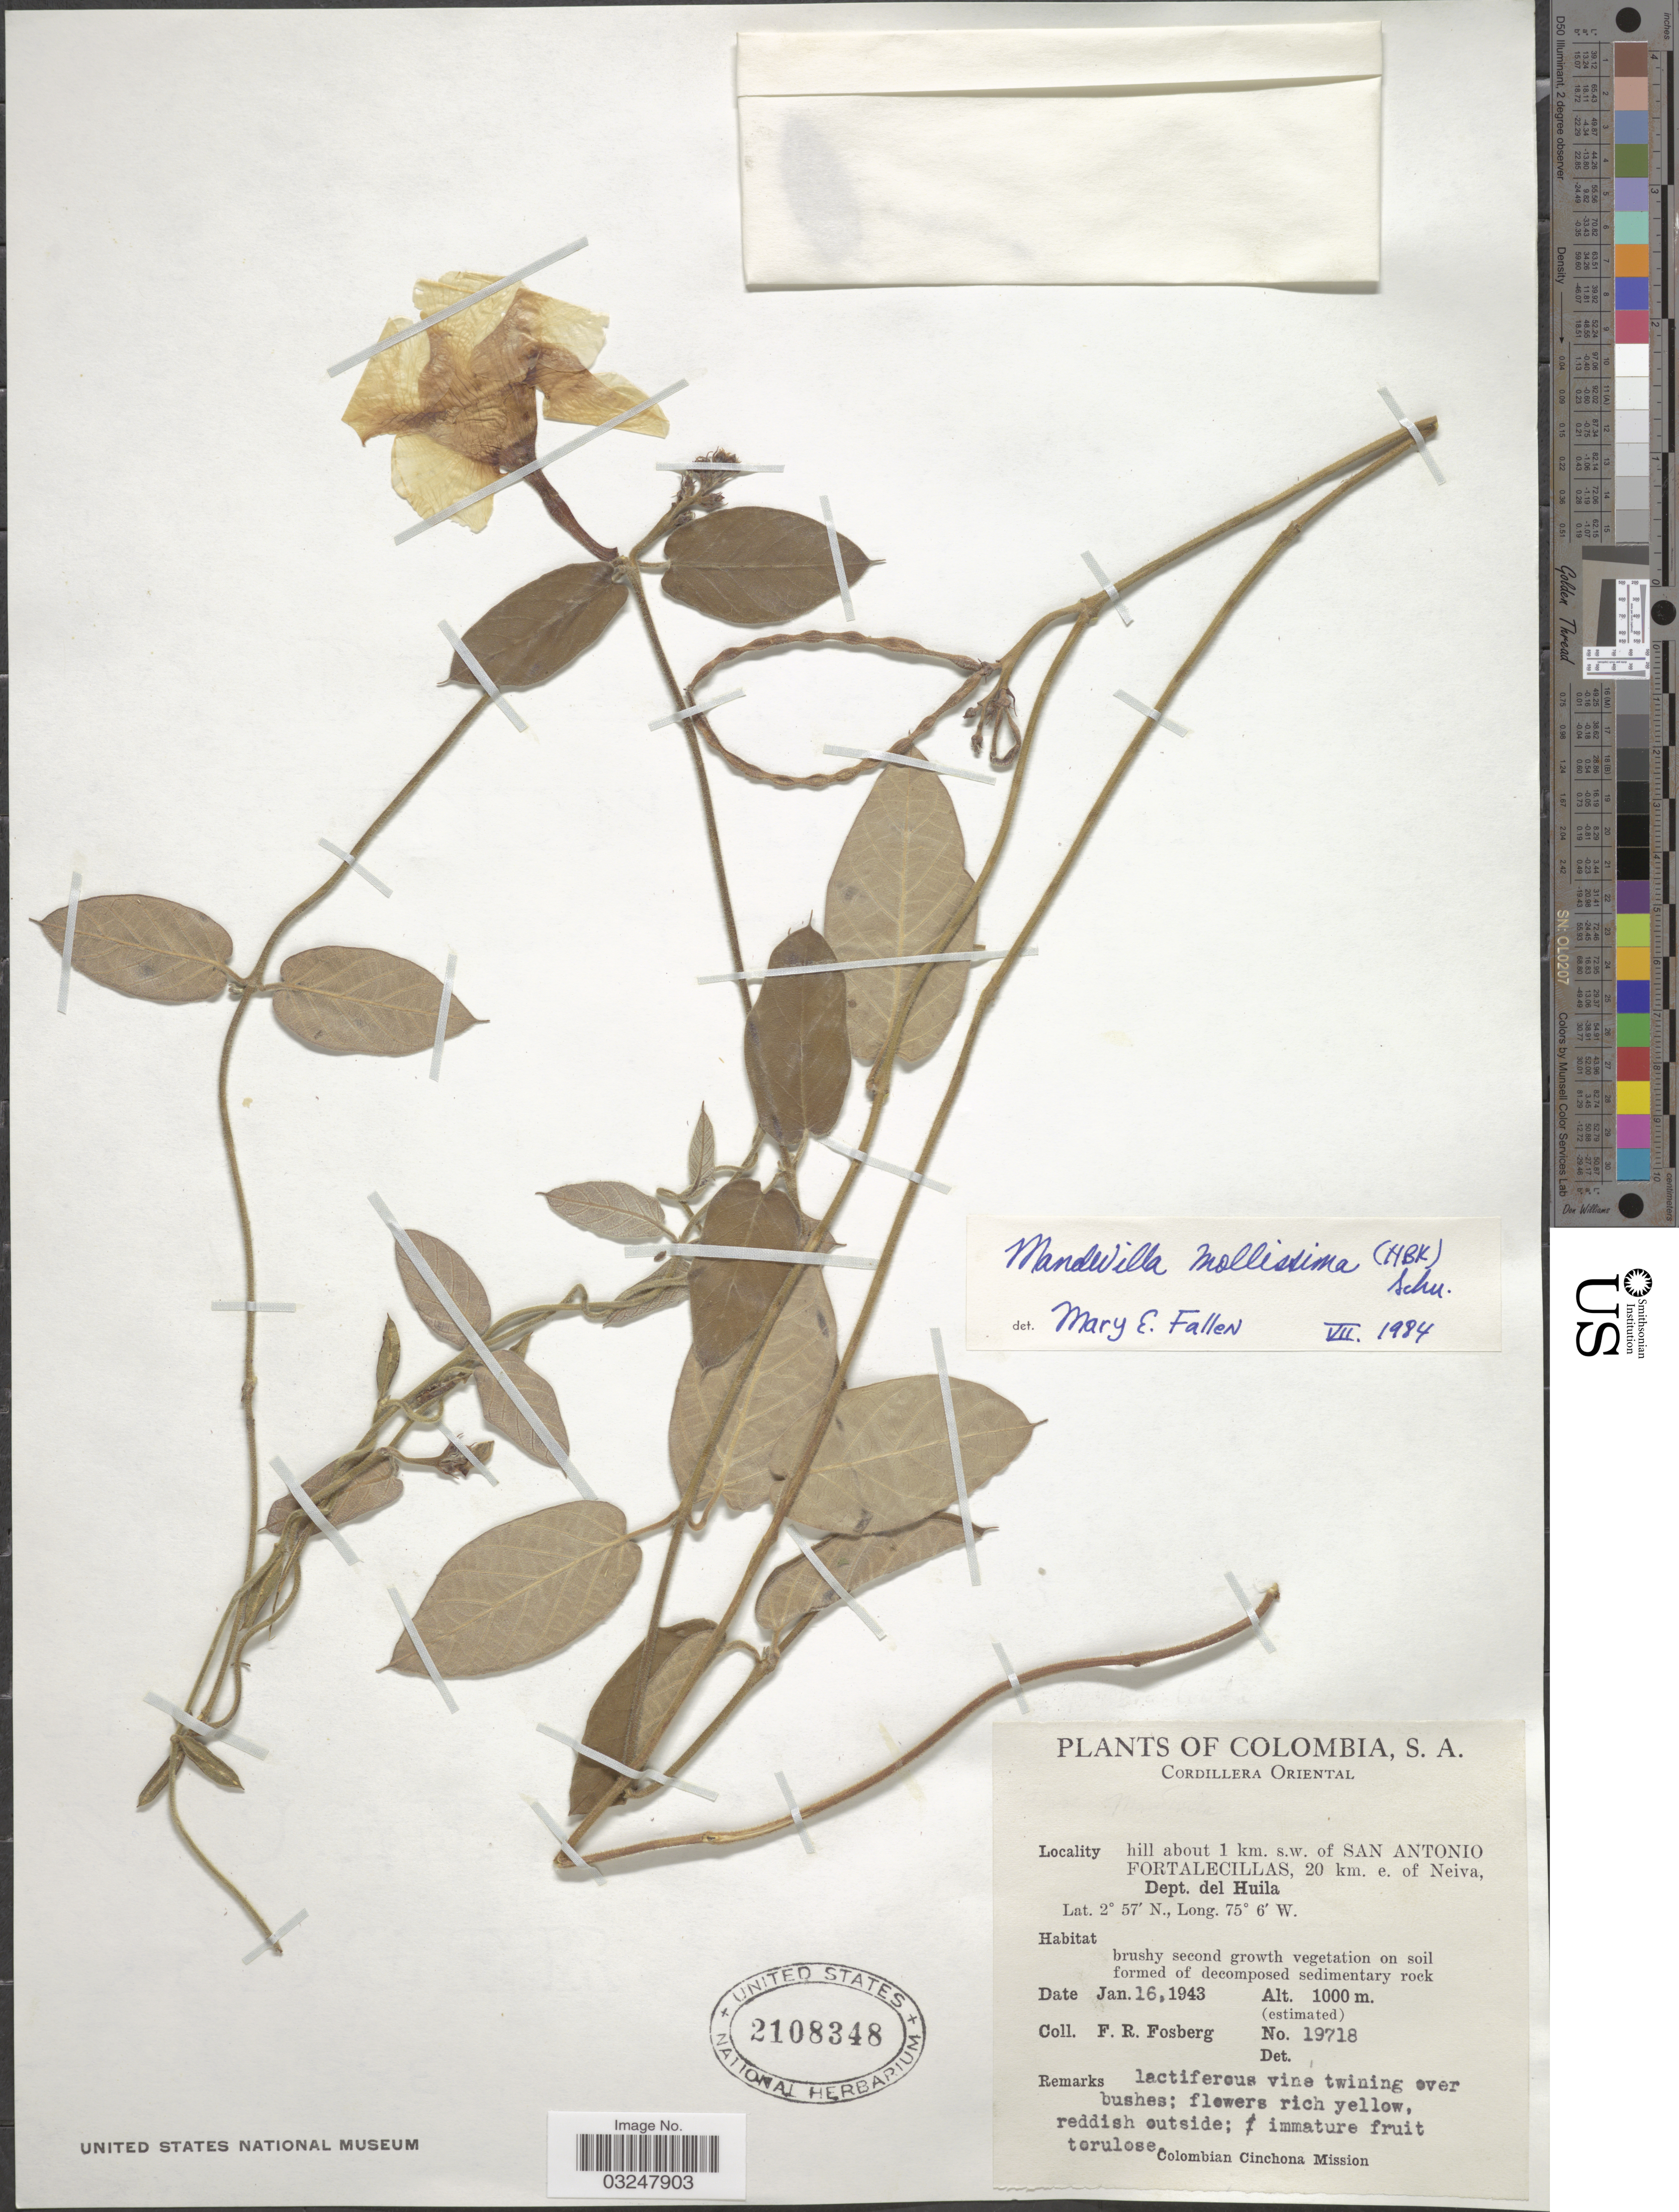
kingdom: Plantae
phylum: Tracheophyta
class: Magnoliopsida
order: Gentianales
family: Apocynaceae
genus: Mandevilla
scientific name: Mandevilla mollissima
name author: (Kunth) K. Schum.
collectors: F. R. Fosberg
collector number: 19718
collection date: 1943-01-16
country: Colombia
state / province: Huila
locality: Cordillera Oriental, hill about 1 km. s.w. of San Antonio Fortalecillas, 20 km. e. of Neiva, Dept. del Huila.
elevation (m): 1000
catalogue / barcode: US 2108348